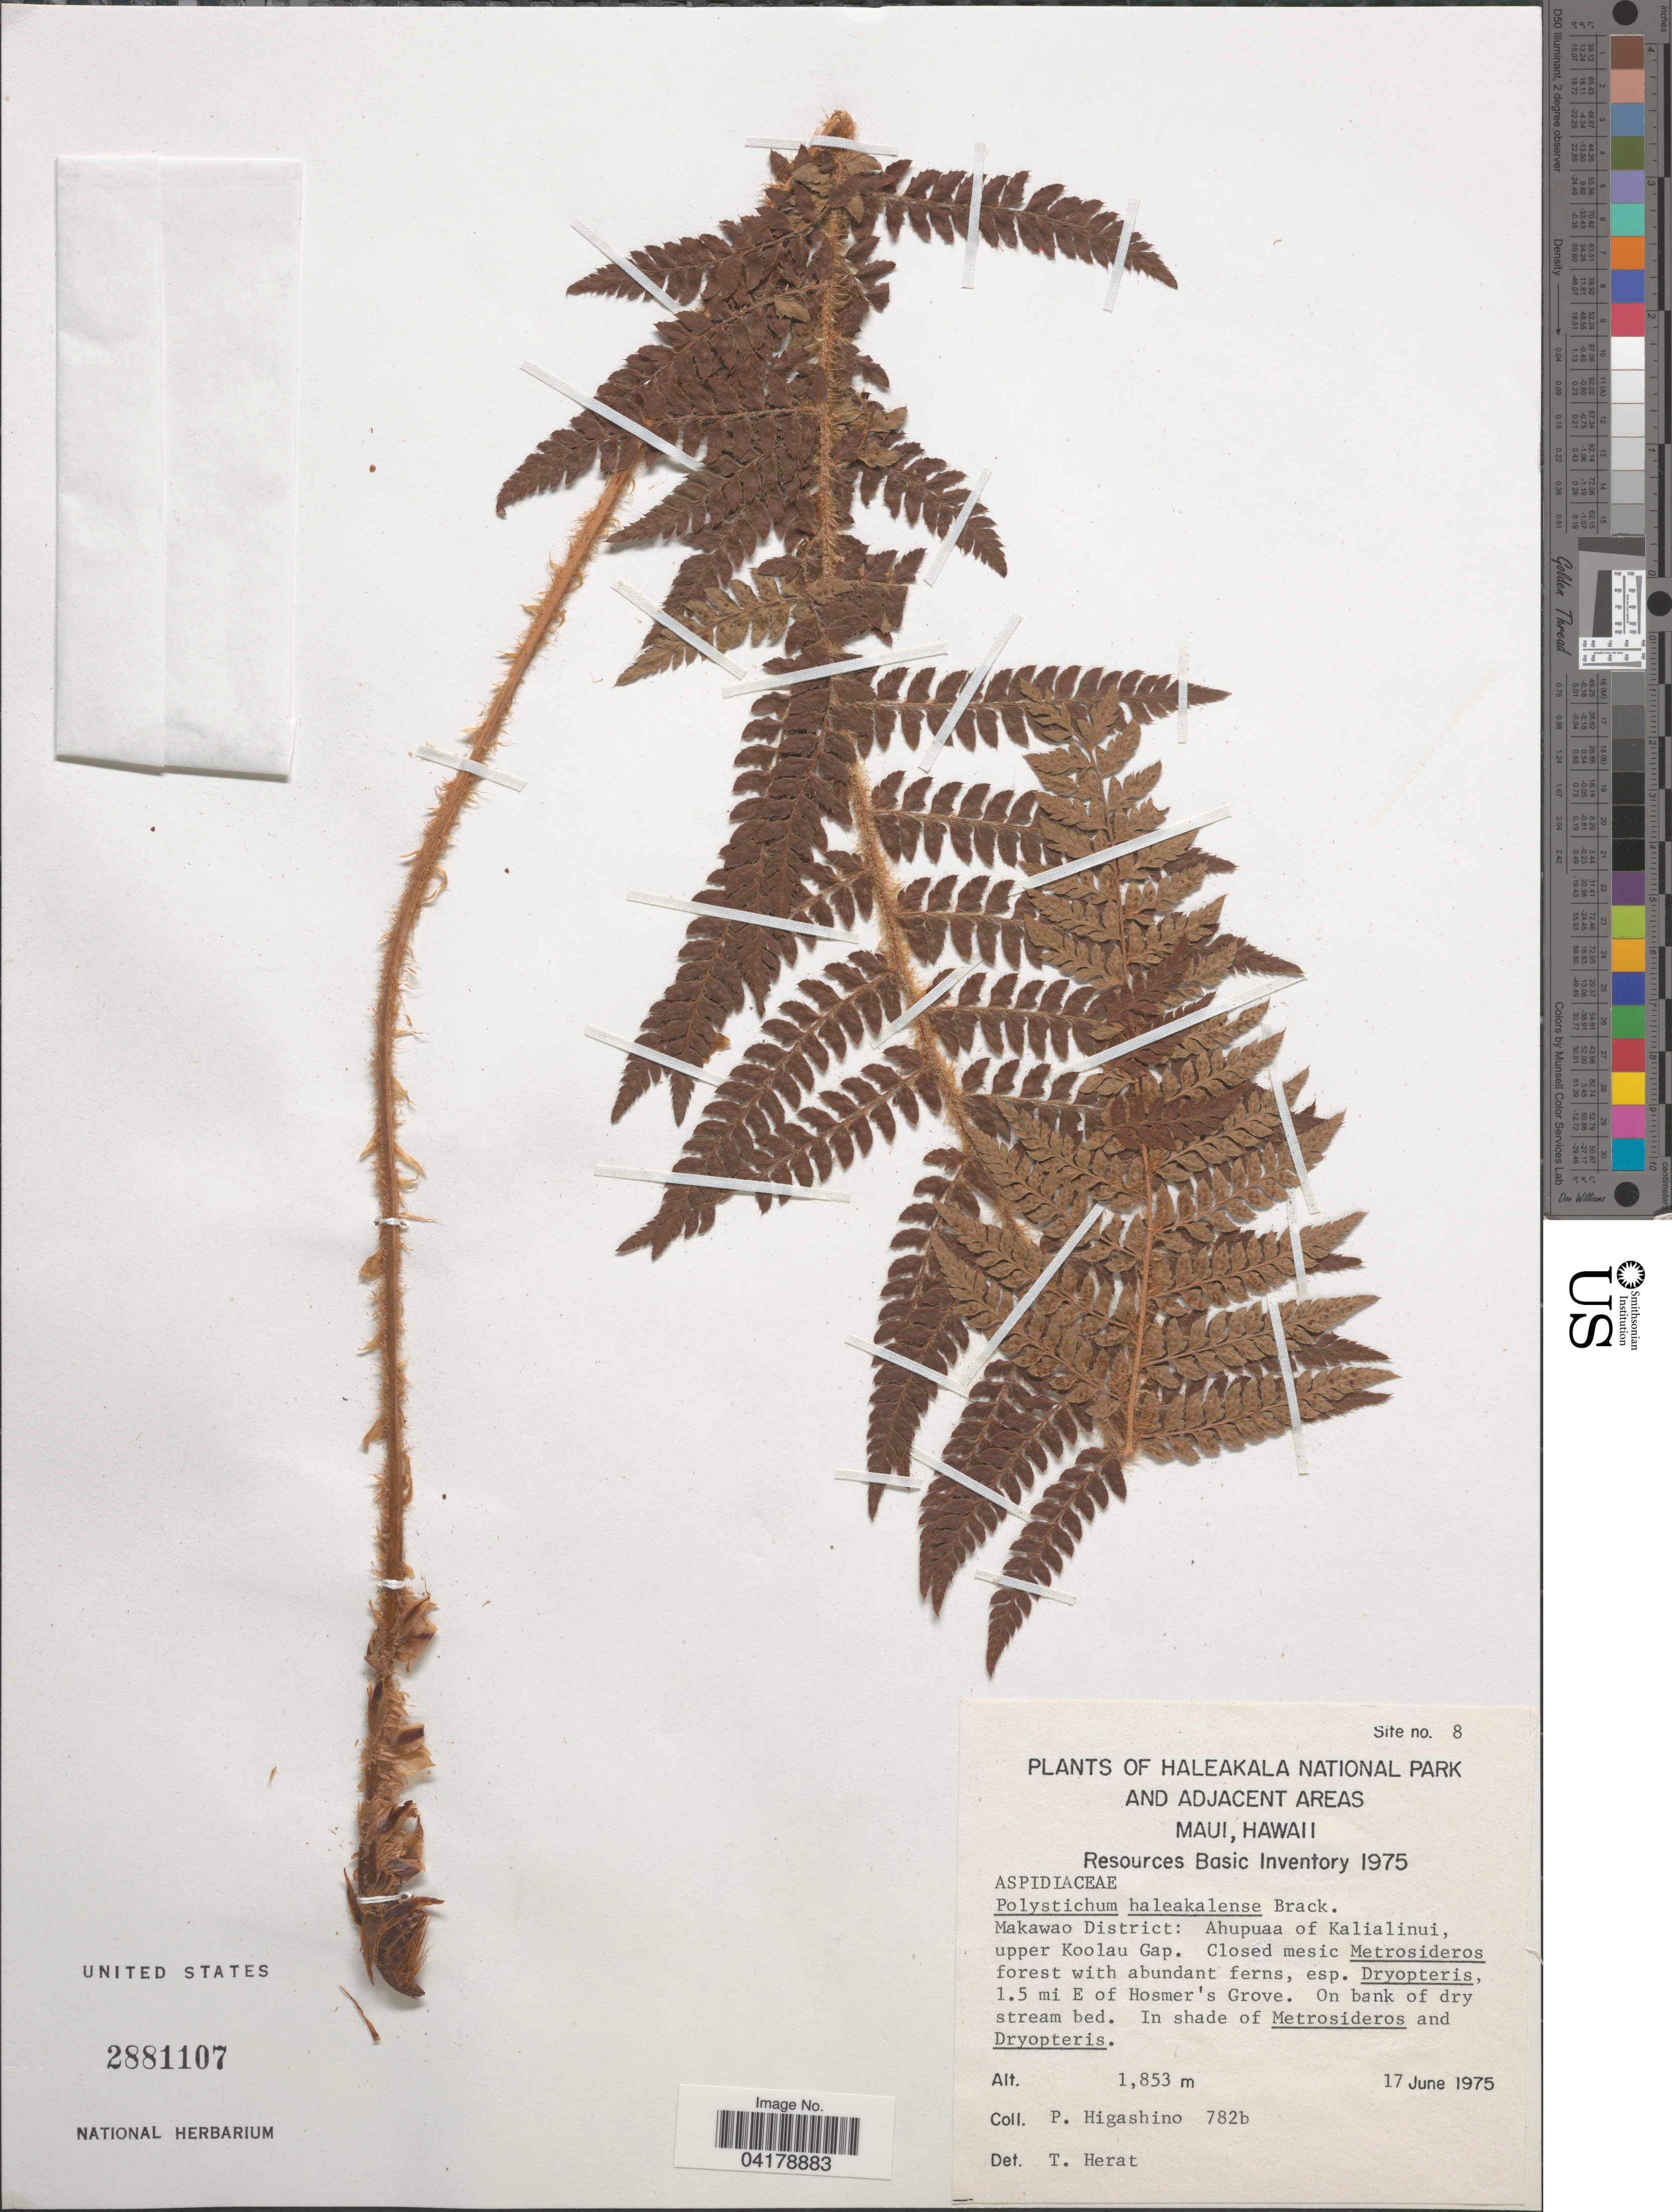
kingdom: Plantae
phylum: Tracheophyta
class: Polypodiopsida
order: Polypodiales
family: Dryopteridaceae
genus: Polystichum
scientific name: Polystichum haleakalense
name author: Brack. in Wilkes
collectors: P. Higashino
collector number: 782b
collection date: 1975-06-17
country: United States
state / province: Hawaii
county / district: Maui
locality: Site no. 8. Haleakala National Park and adjacent areas Maui. Makawao District: Ahapuaa of Kalialinui, upper Koolau Gap. 1.5 mi E of Hosmer's Grove.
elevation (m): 1853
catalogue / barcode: US 2881107